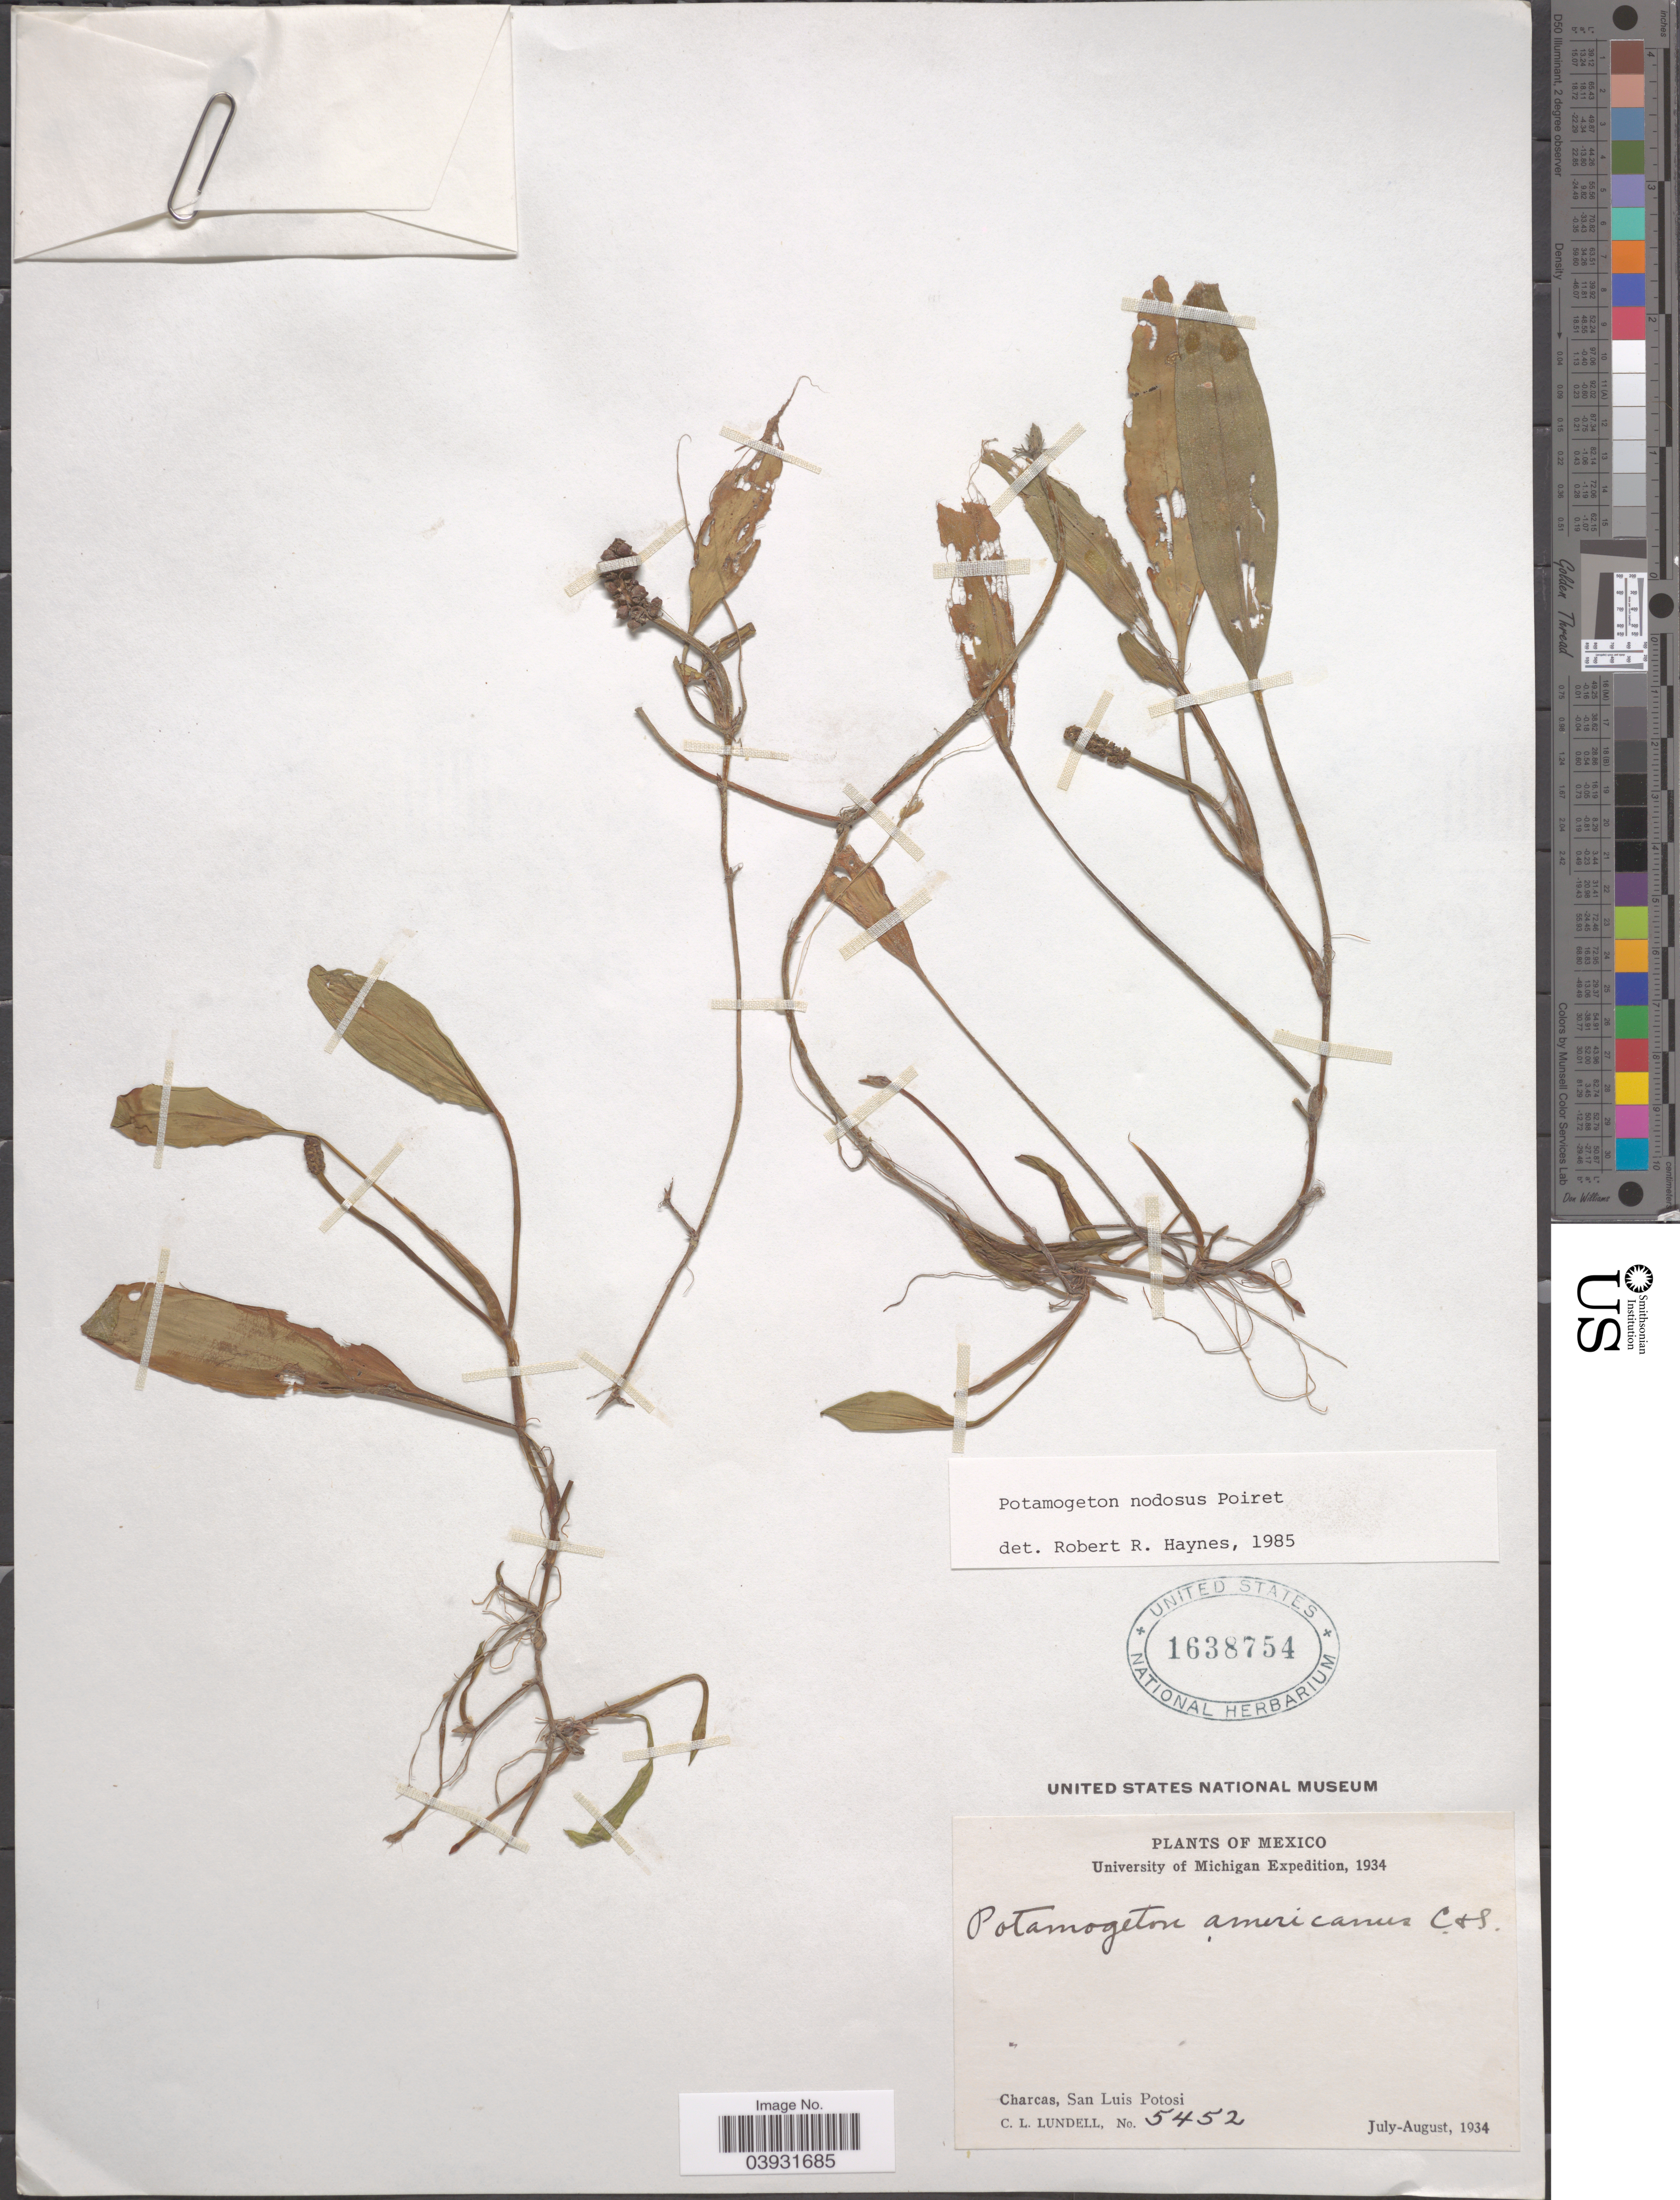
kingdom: Plantae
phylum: Tracheophyta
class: Liliopsida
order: Alismatales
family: Potamogetonaceae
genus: Potamogeton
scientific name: Potamogeton nodosus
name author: Poir.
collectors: C. L. Lundell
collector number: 5452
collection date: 1934-07/1934-08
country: Mexico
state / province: San Luis Potosí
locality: Charcas.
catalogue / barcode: US 1638754